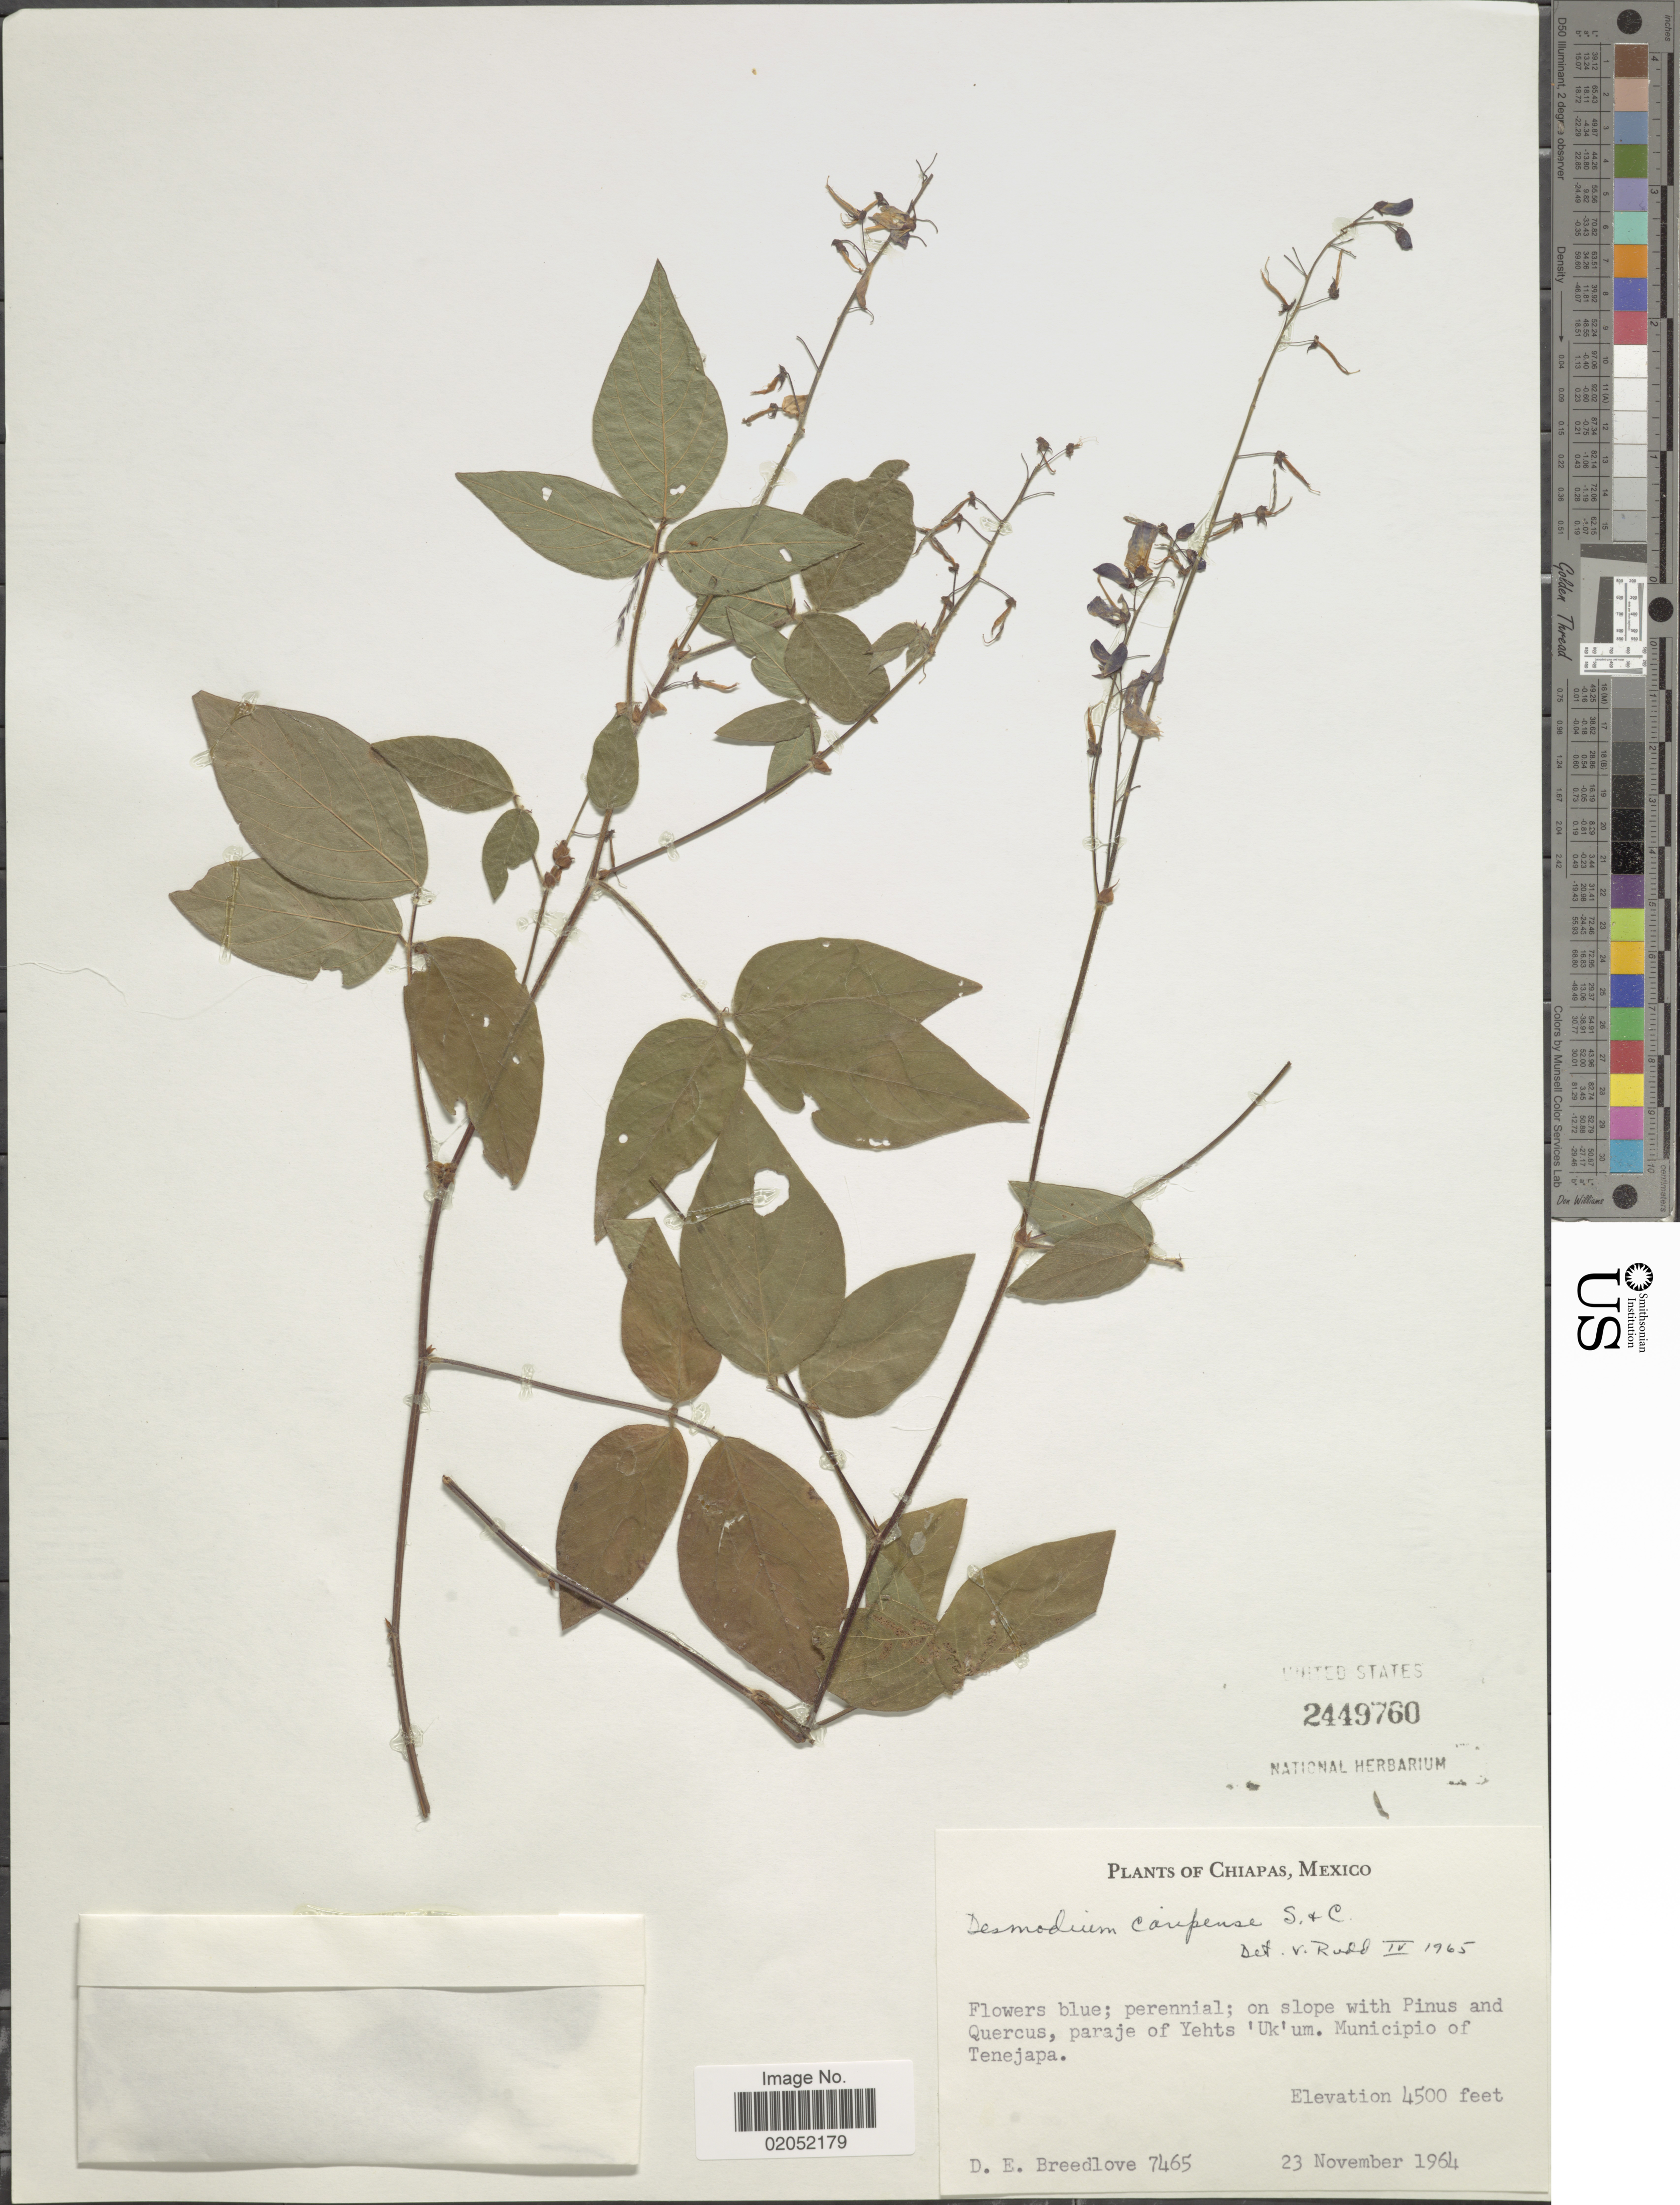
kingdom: Plantae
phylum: Tracheophyta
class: Magnoliopsida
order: Fabales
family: Fabaceae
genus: Desmodium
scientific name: Desmodium caripense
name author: (Kunth) G. Don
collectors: D. E. Breedlove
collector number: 7465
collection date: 1964-11-23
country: Mexico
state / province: Chiapas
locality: Chiapas, Mexico, On slope with Pinus and Quercus, paraje of Yehts 'Uk'um. Municipio of Tenejapa.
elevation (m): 1372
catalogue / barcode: US 2449760